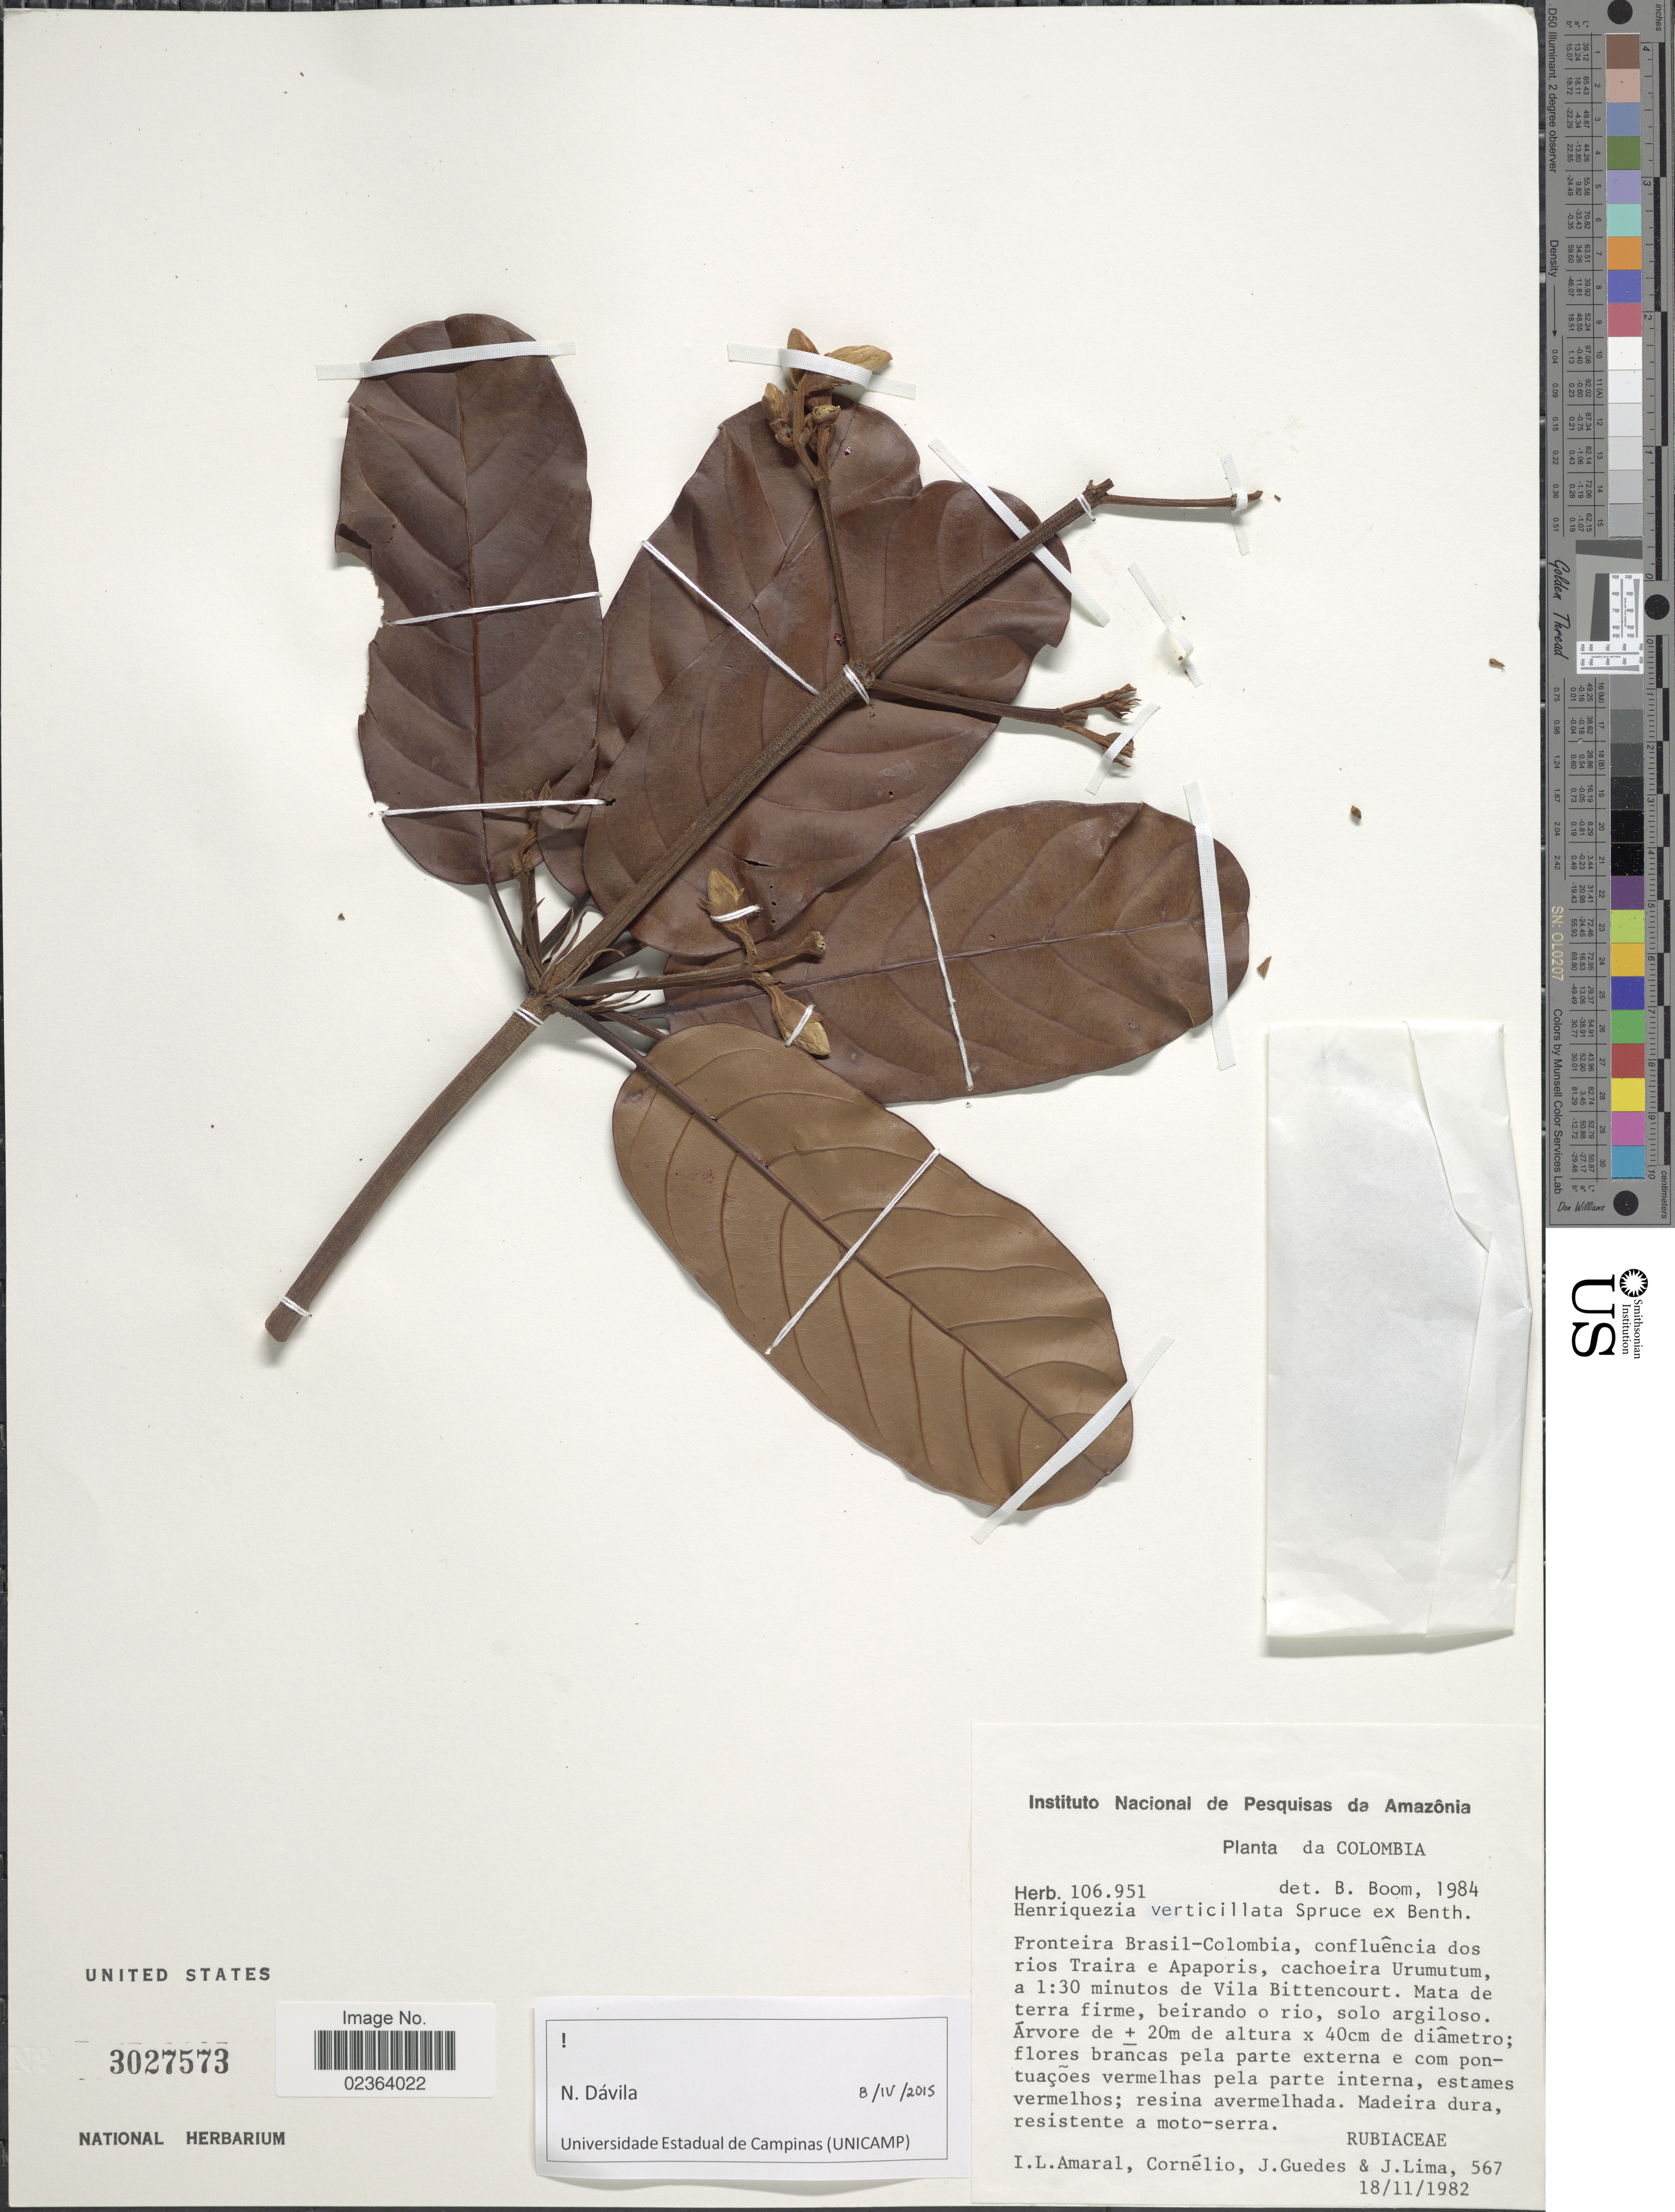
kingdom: Plantae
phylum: Tracheophyta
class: Magnoliopsida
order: Gentianales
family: Rubiaceae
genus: Henriquezia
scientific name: Henriquezia verticillata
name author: Spruce ex Benth.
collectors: I. L. Amaral, -- Cornélio, J. Guedes & J. Lima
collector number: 567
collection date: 1982-11-18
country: Colombia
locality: Fronteira Brasil-Colombia, confluencia dos rios Traira e Apaporis, cachoeira Urumutum, a 1:30 minutos de Vila Bittencourt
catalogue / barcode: US 3027573